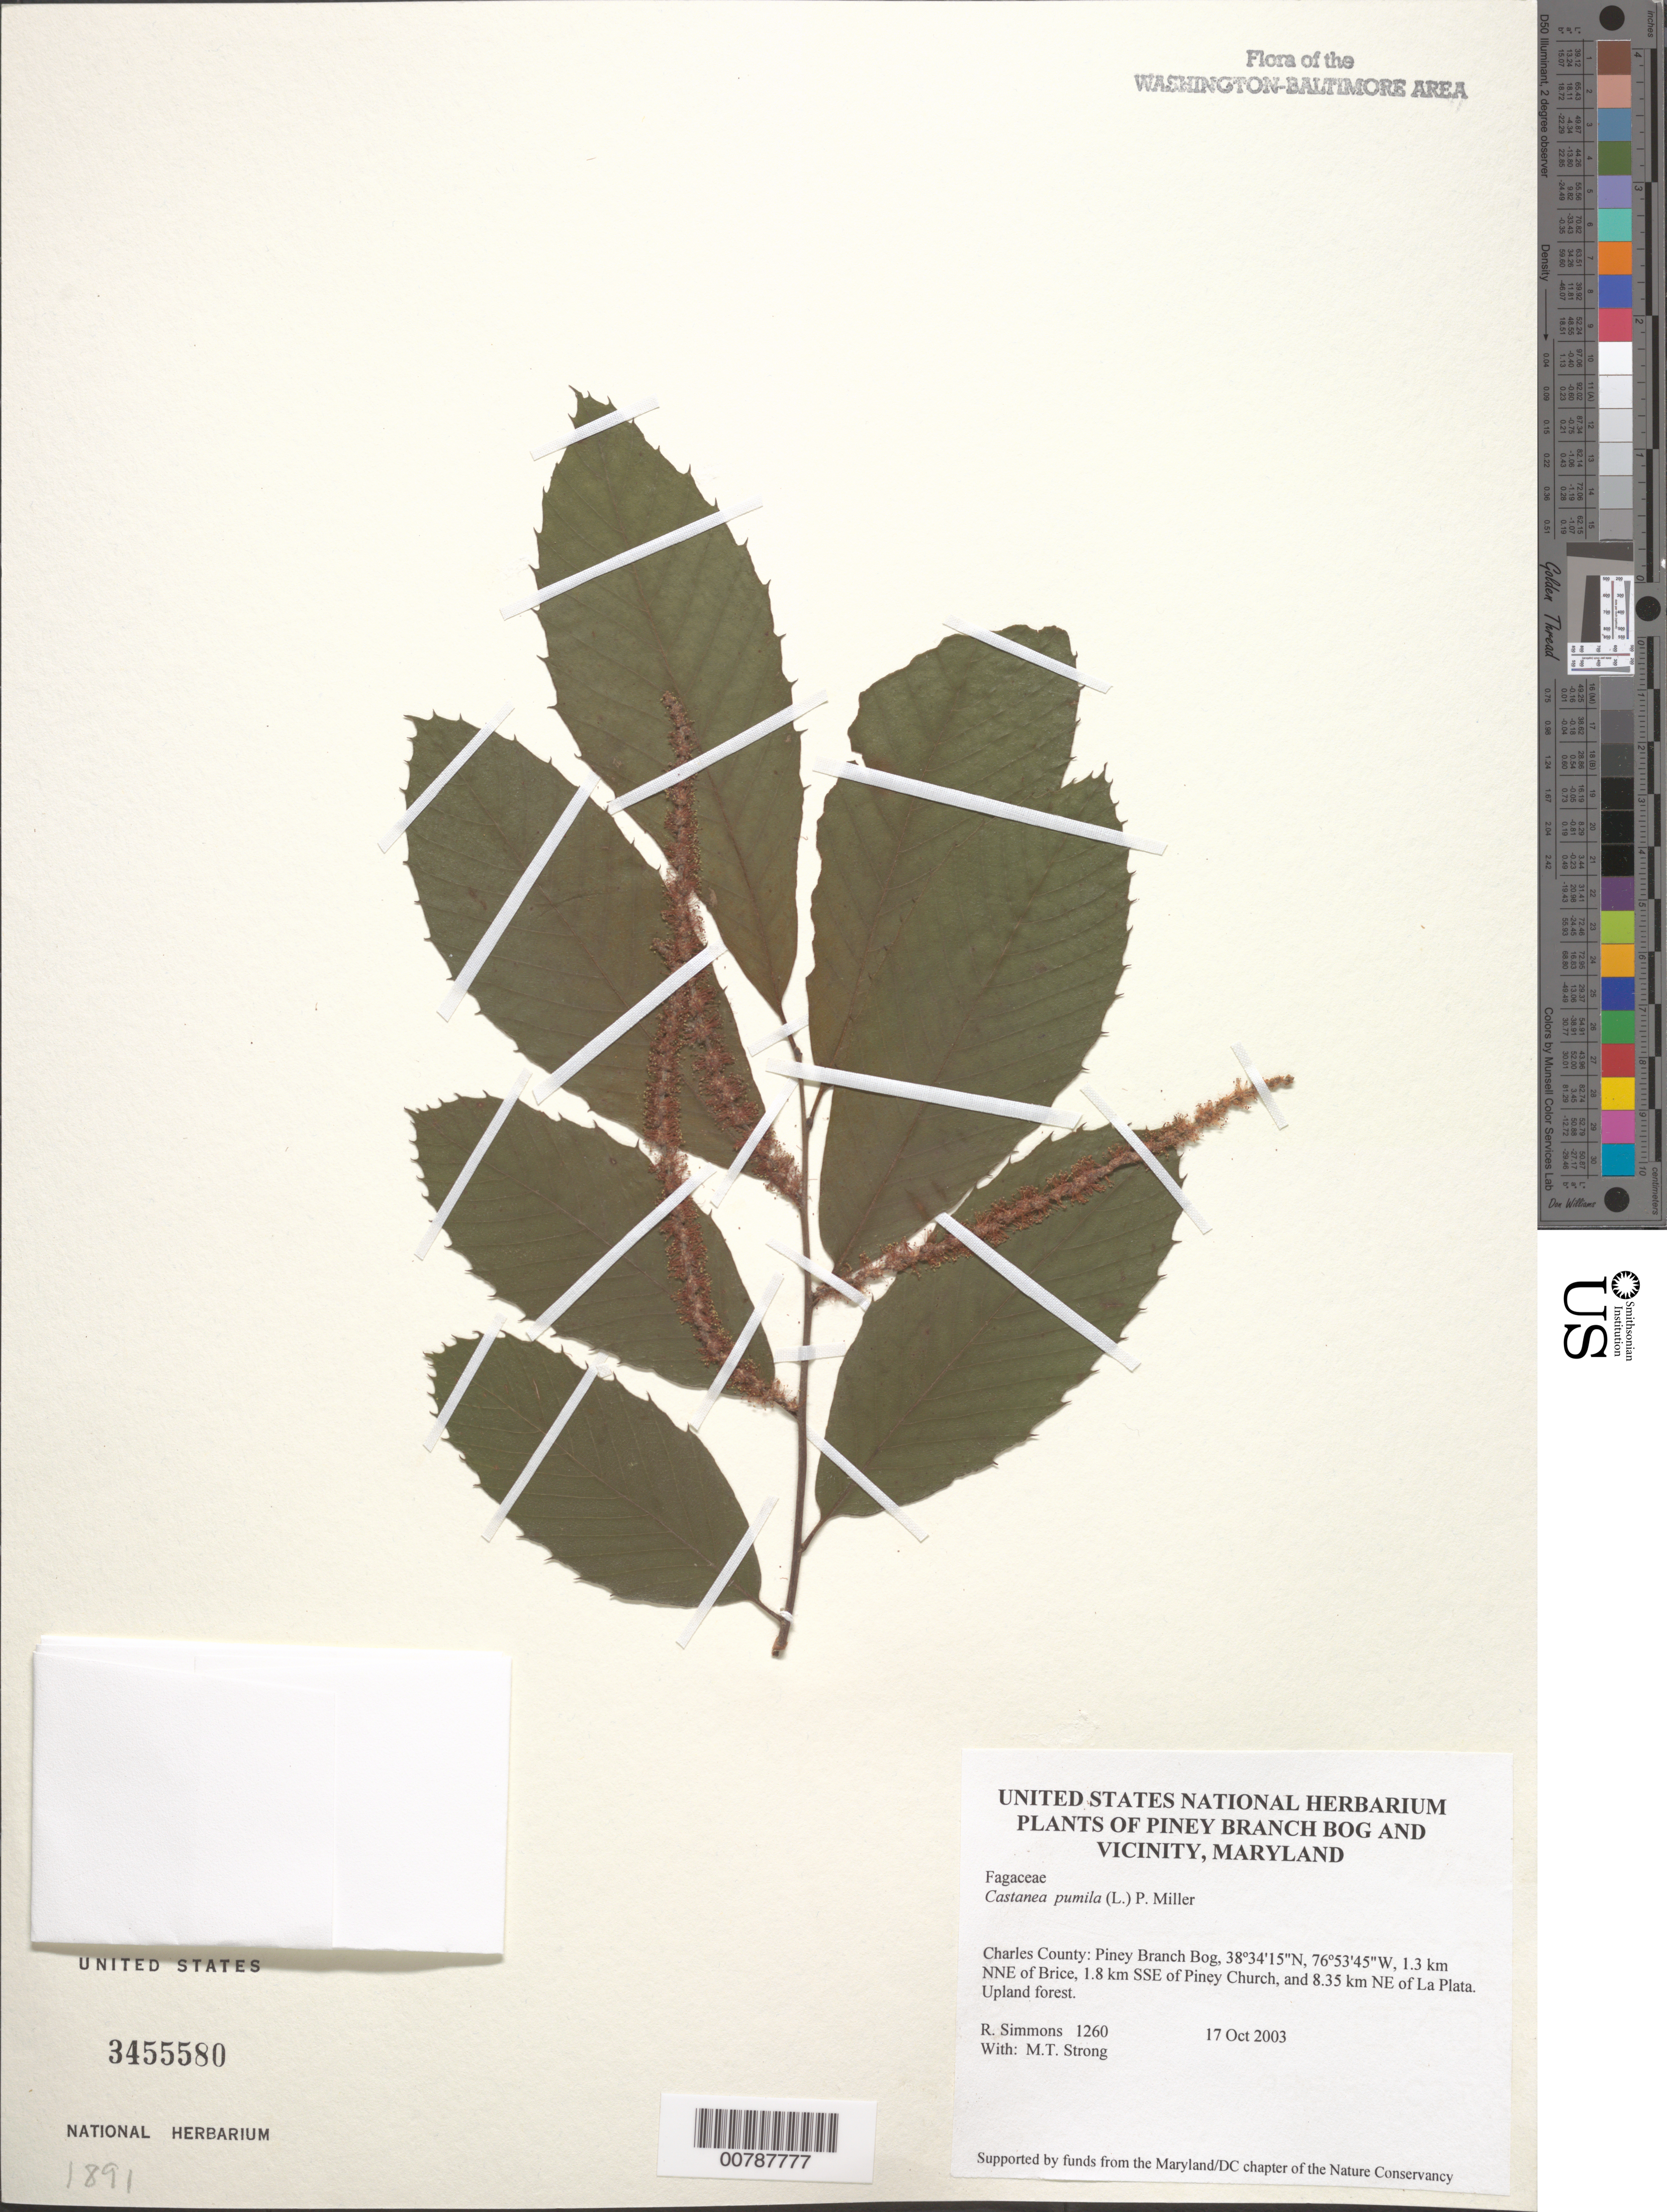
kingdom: Plantae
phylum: Tracheophyta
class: Magnoliopsida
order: Fagales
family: Fagaceae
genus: Castanea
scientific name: Castanea pumila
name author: (L.) Mill.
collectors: R. H. Simmons & M. T. Strong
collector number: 1260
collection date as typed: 17 October 2003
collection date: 2003-10-17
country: United States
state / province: Maryland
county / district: Charles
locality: Piney Branch Bog, 1.3 km NNE of Brice, 1.8 km SSE of Piney Church, and 8.35 km NE of La Plata.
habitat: Upland forest.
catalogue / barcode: US 3455580